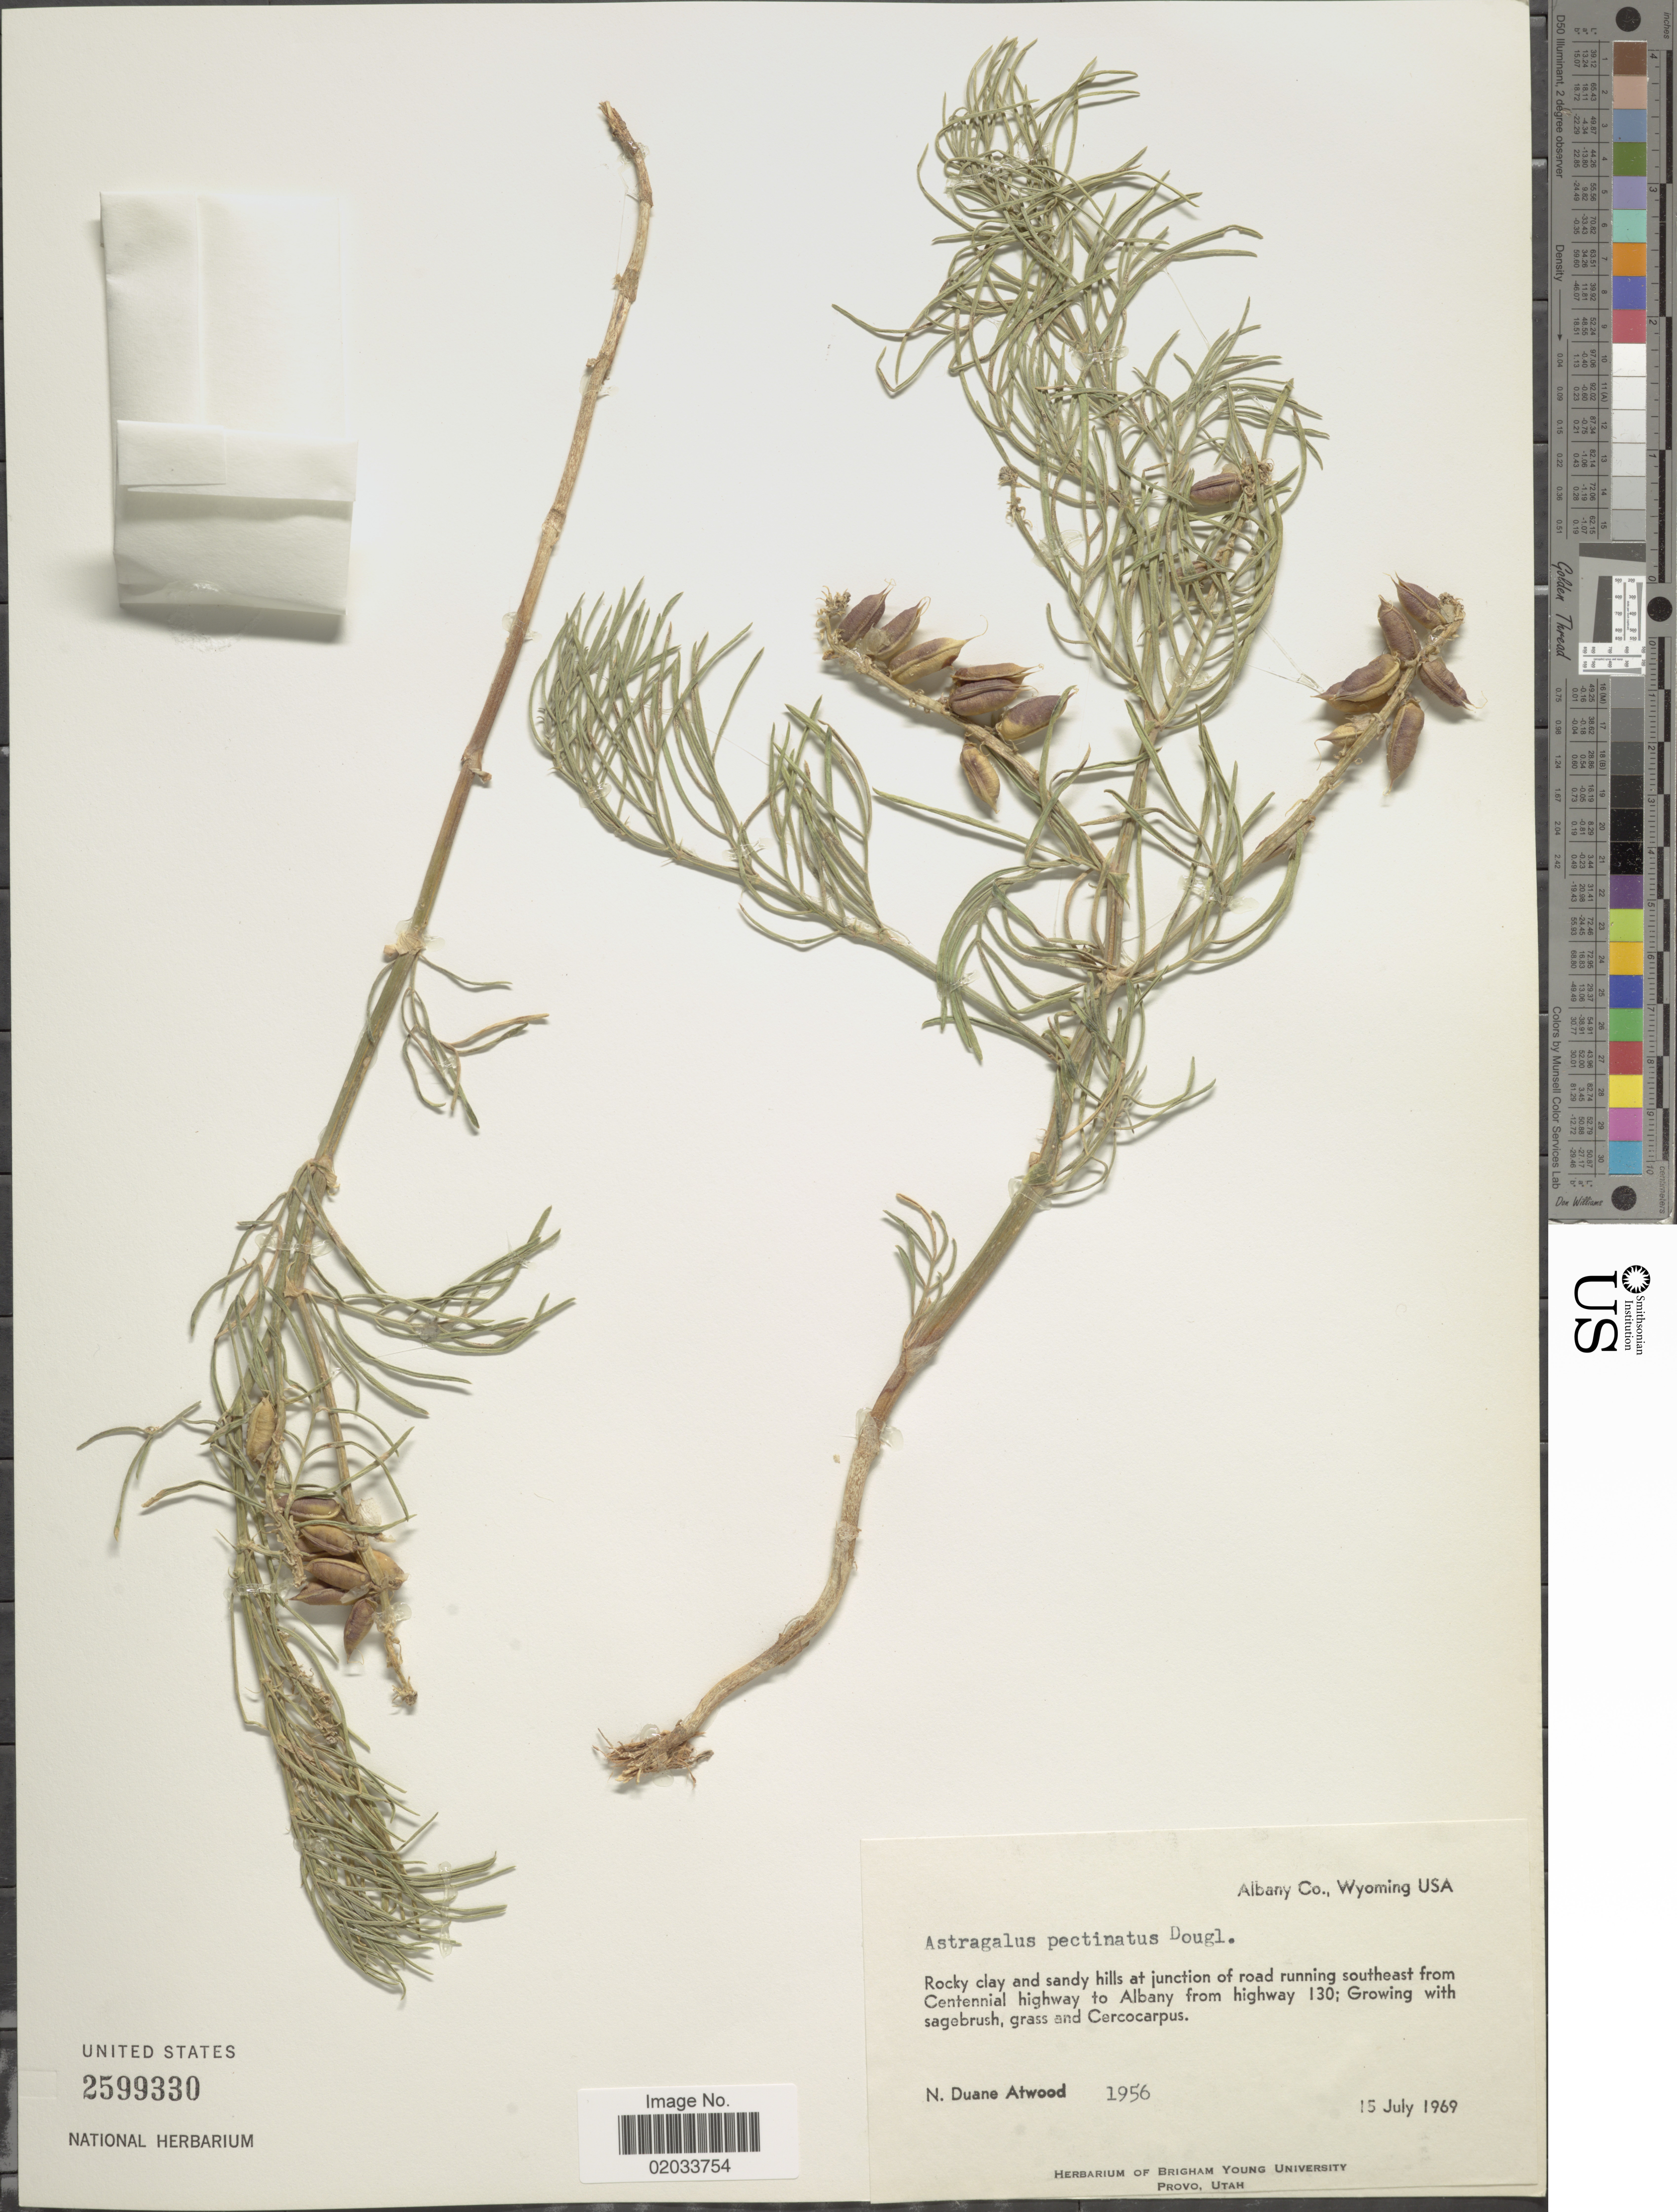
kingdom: Plantae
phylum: Tracheophyta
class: Magnoliopsida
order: Fabales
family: Fabaceae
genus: Astragalus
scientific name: Astragalus pectinatus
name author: (Hook.) G. Don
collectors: N. Atwood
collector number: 1956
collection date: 1969-07-15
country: United States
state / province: Wyoming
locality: Albany Co., Rocky clay and sandy hills at junction of road running southeast from Centennial highway to Albany from highway 130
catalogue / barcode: US 2599330